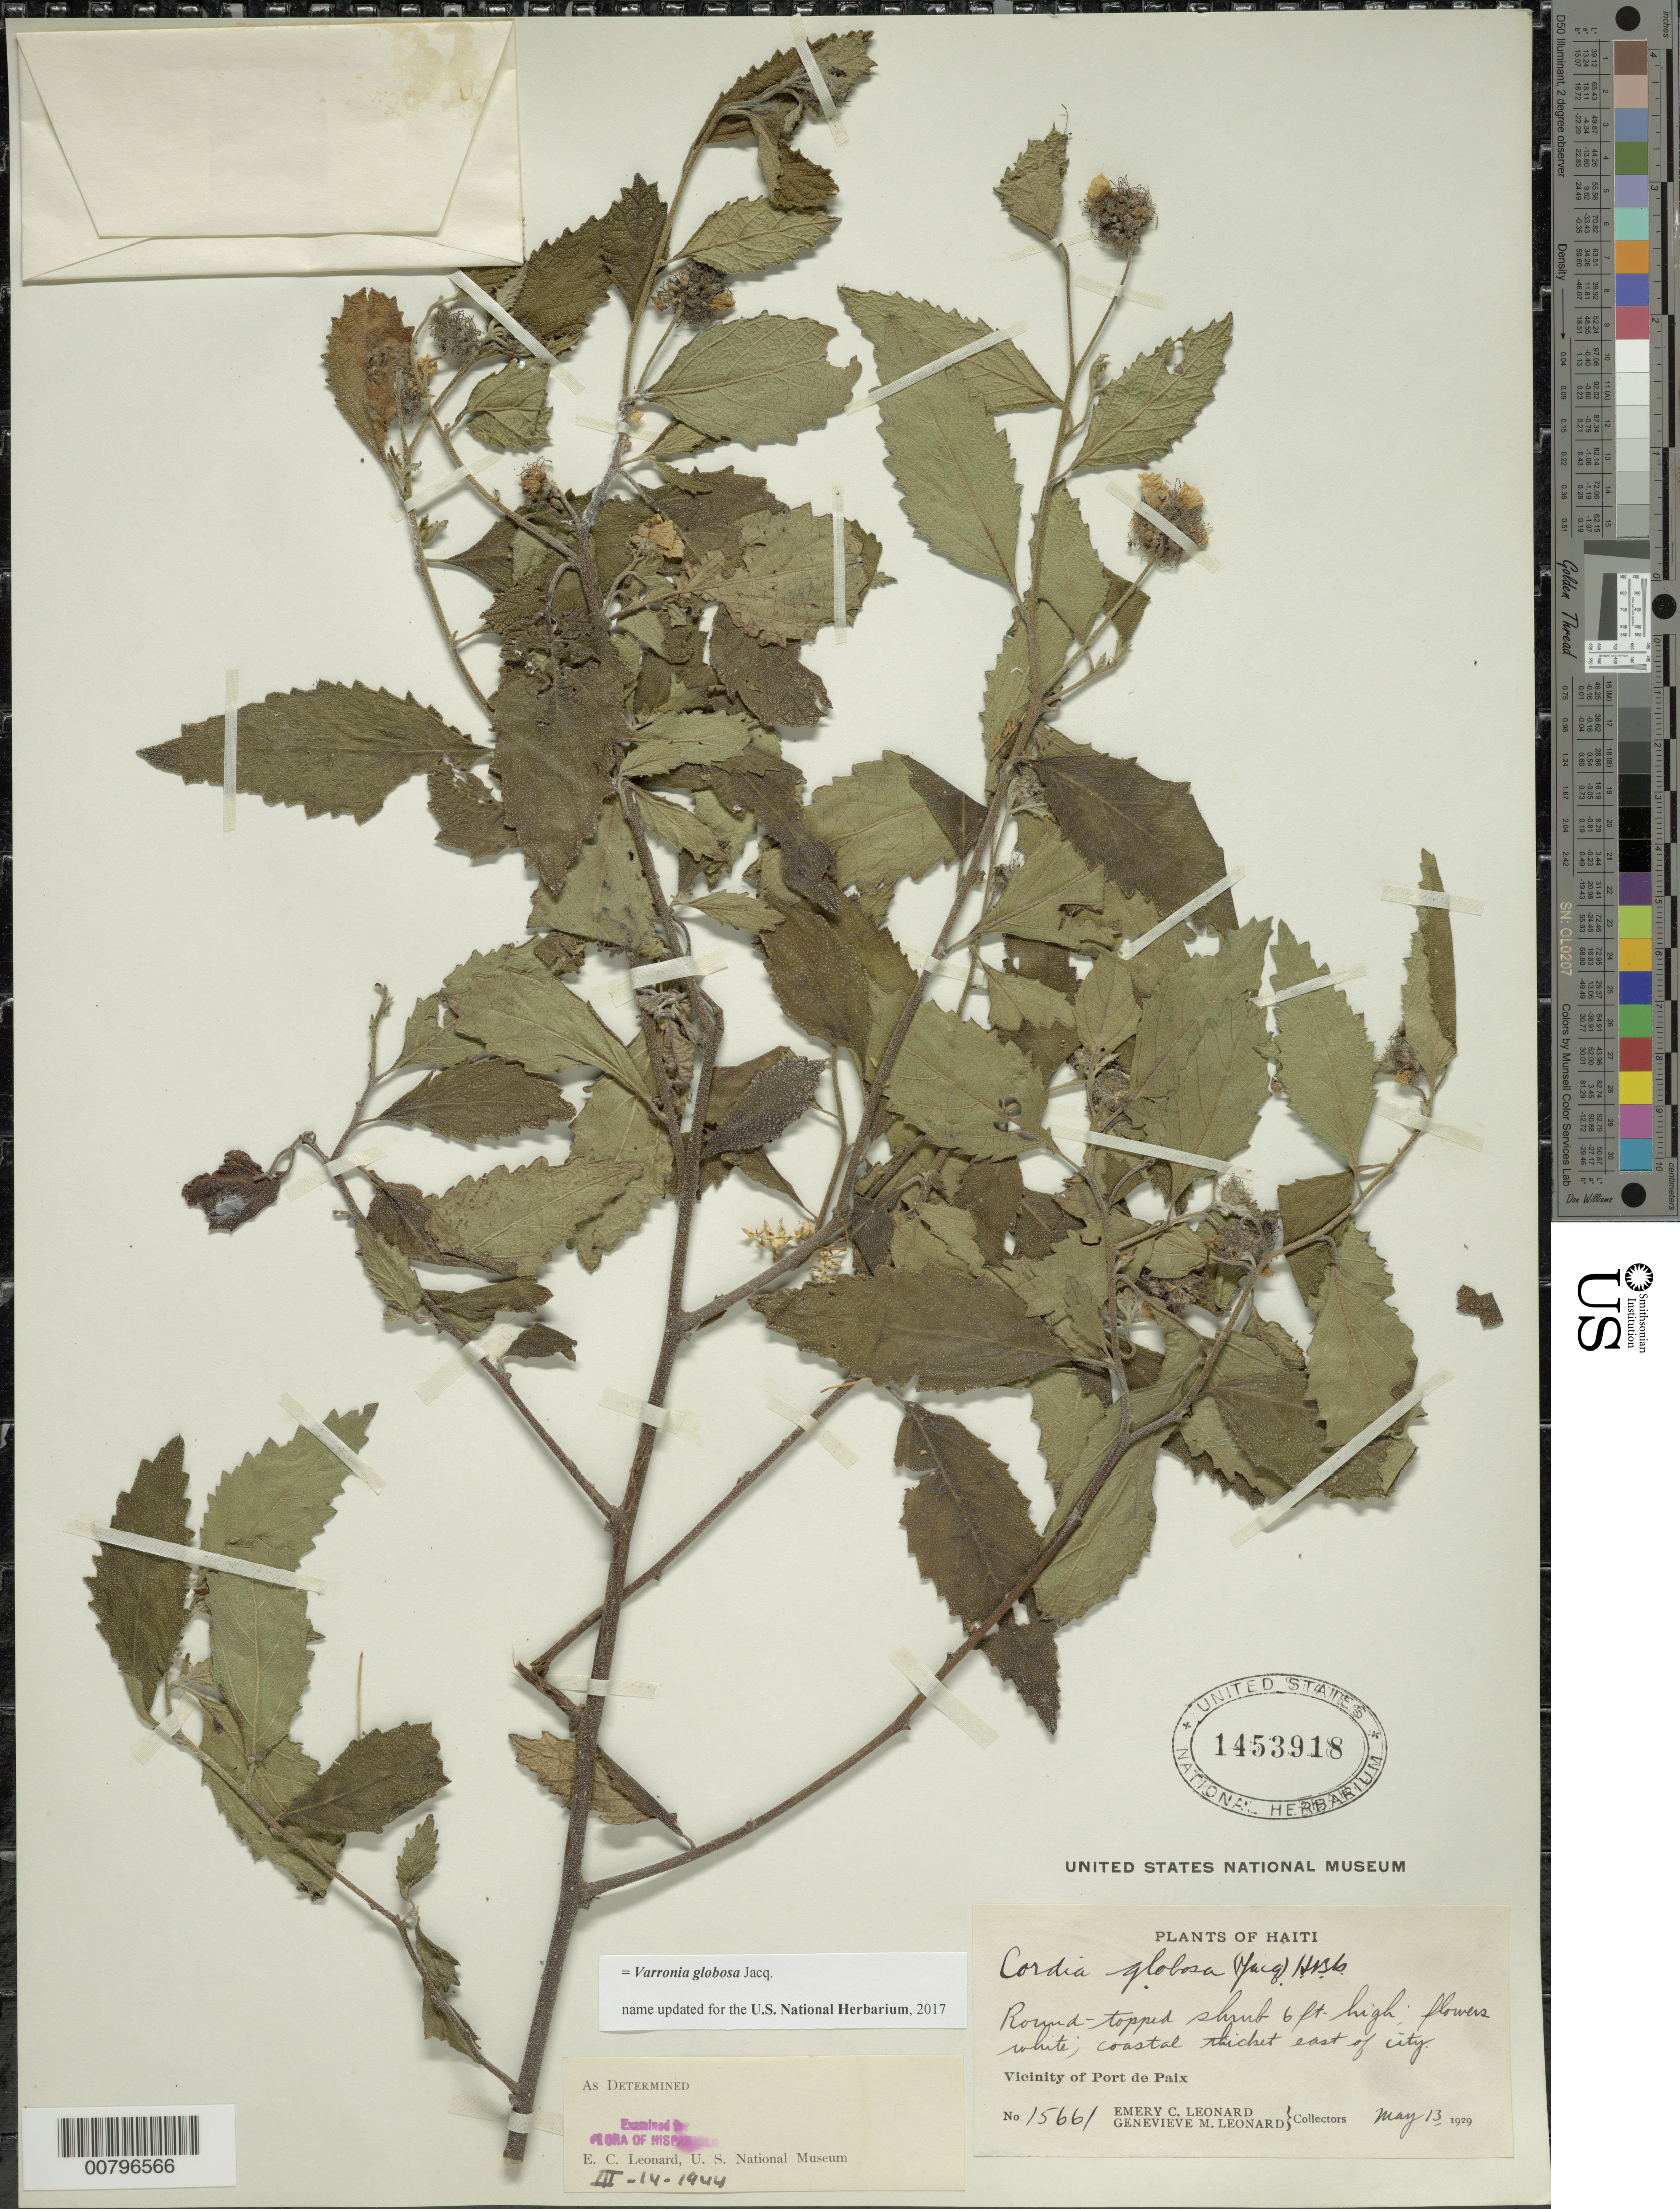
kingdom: Plantae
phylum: Tracheophyta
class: Magnoliopsida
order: Boraginales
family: Cordiaceae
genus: Cordia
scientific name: Cordia globosa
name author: (Jacq.) Kunth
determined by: Leonard, Emery C., (US)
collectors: E. C. Leonard & G. M. Leonard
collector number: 15661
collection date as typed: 13 May 1929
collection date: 1929-05-13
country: Haiti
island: Hispaniola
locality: Vicinity of Port de Paix, east of city.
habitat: Coastal thicket.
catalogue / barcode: US 1453918